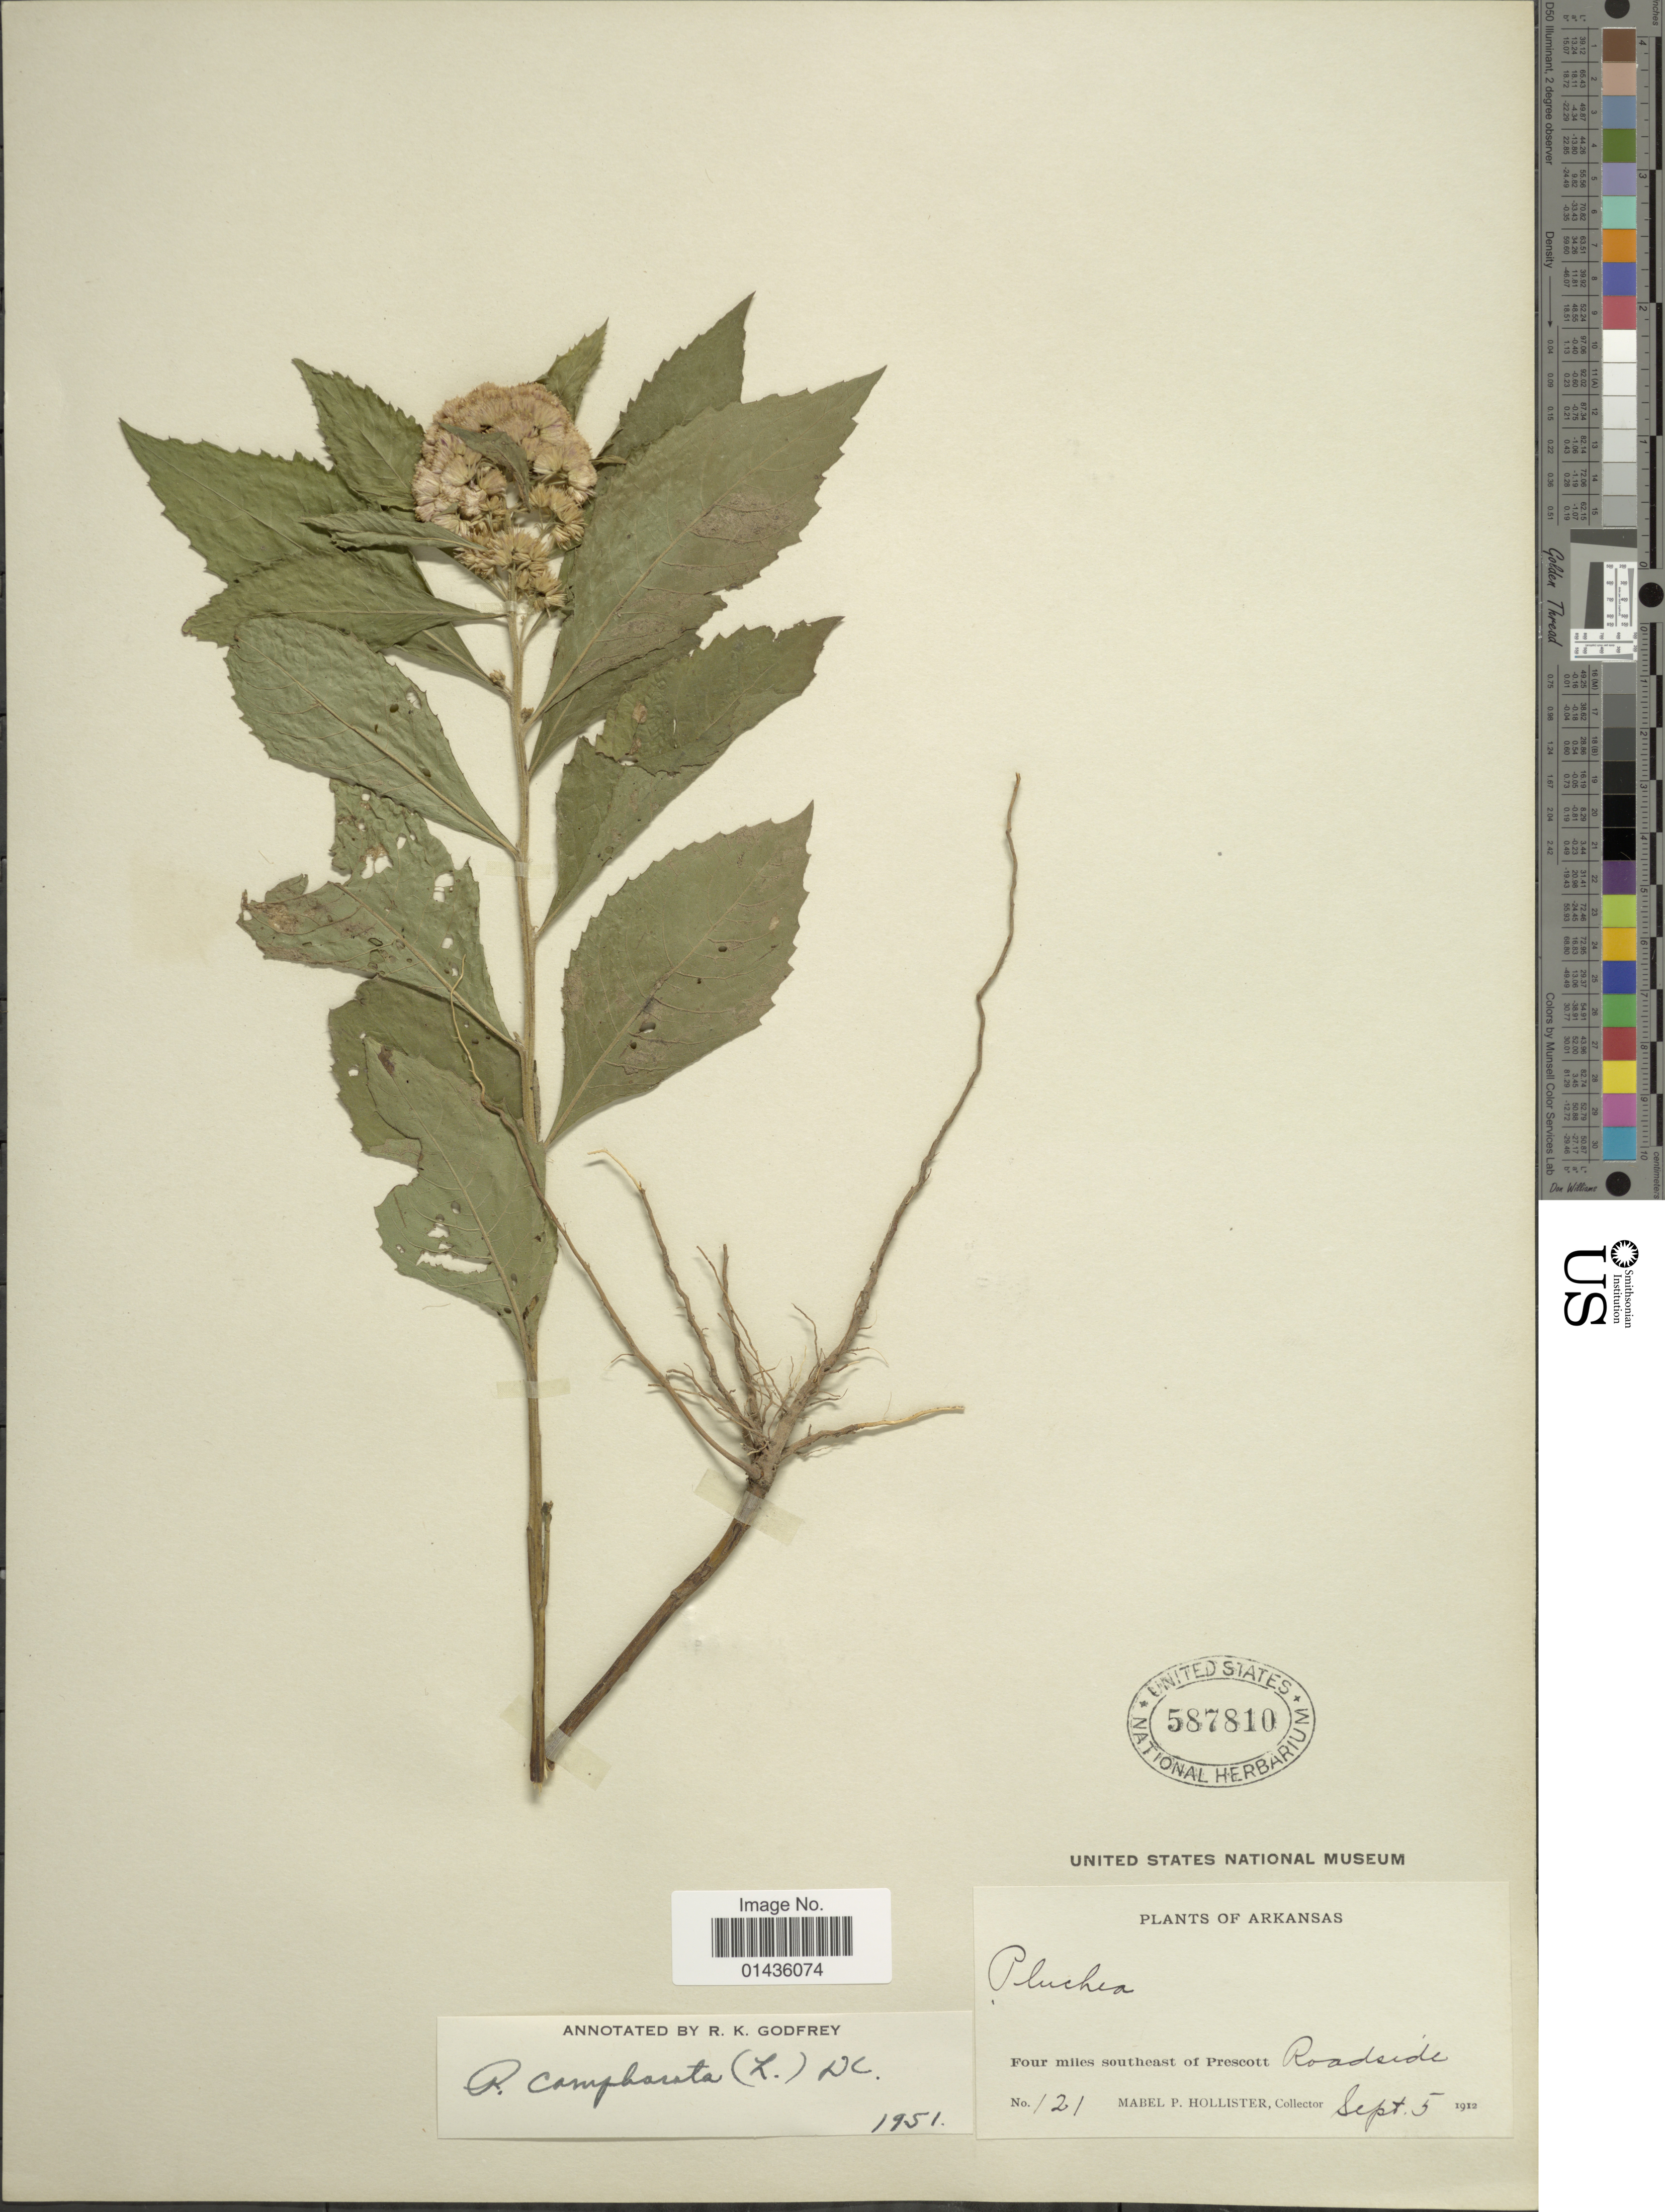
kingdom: Plantae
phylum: Tracheophyta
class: Magnoliopsida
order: Asterales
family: Asteraceae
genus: Pluchea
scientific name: Pluchea camphorata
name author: (L.) DC.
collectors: M. Hollister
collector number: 121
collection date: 1912-09-05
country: United States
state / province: Arkansas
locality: Four miles southeast of Prescott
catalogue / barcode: US 587810